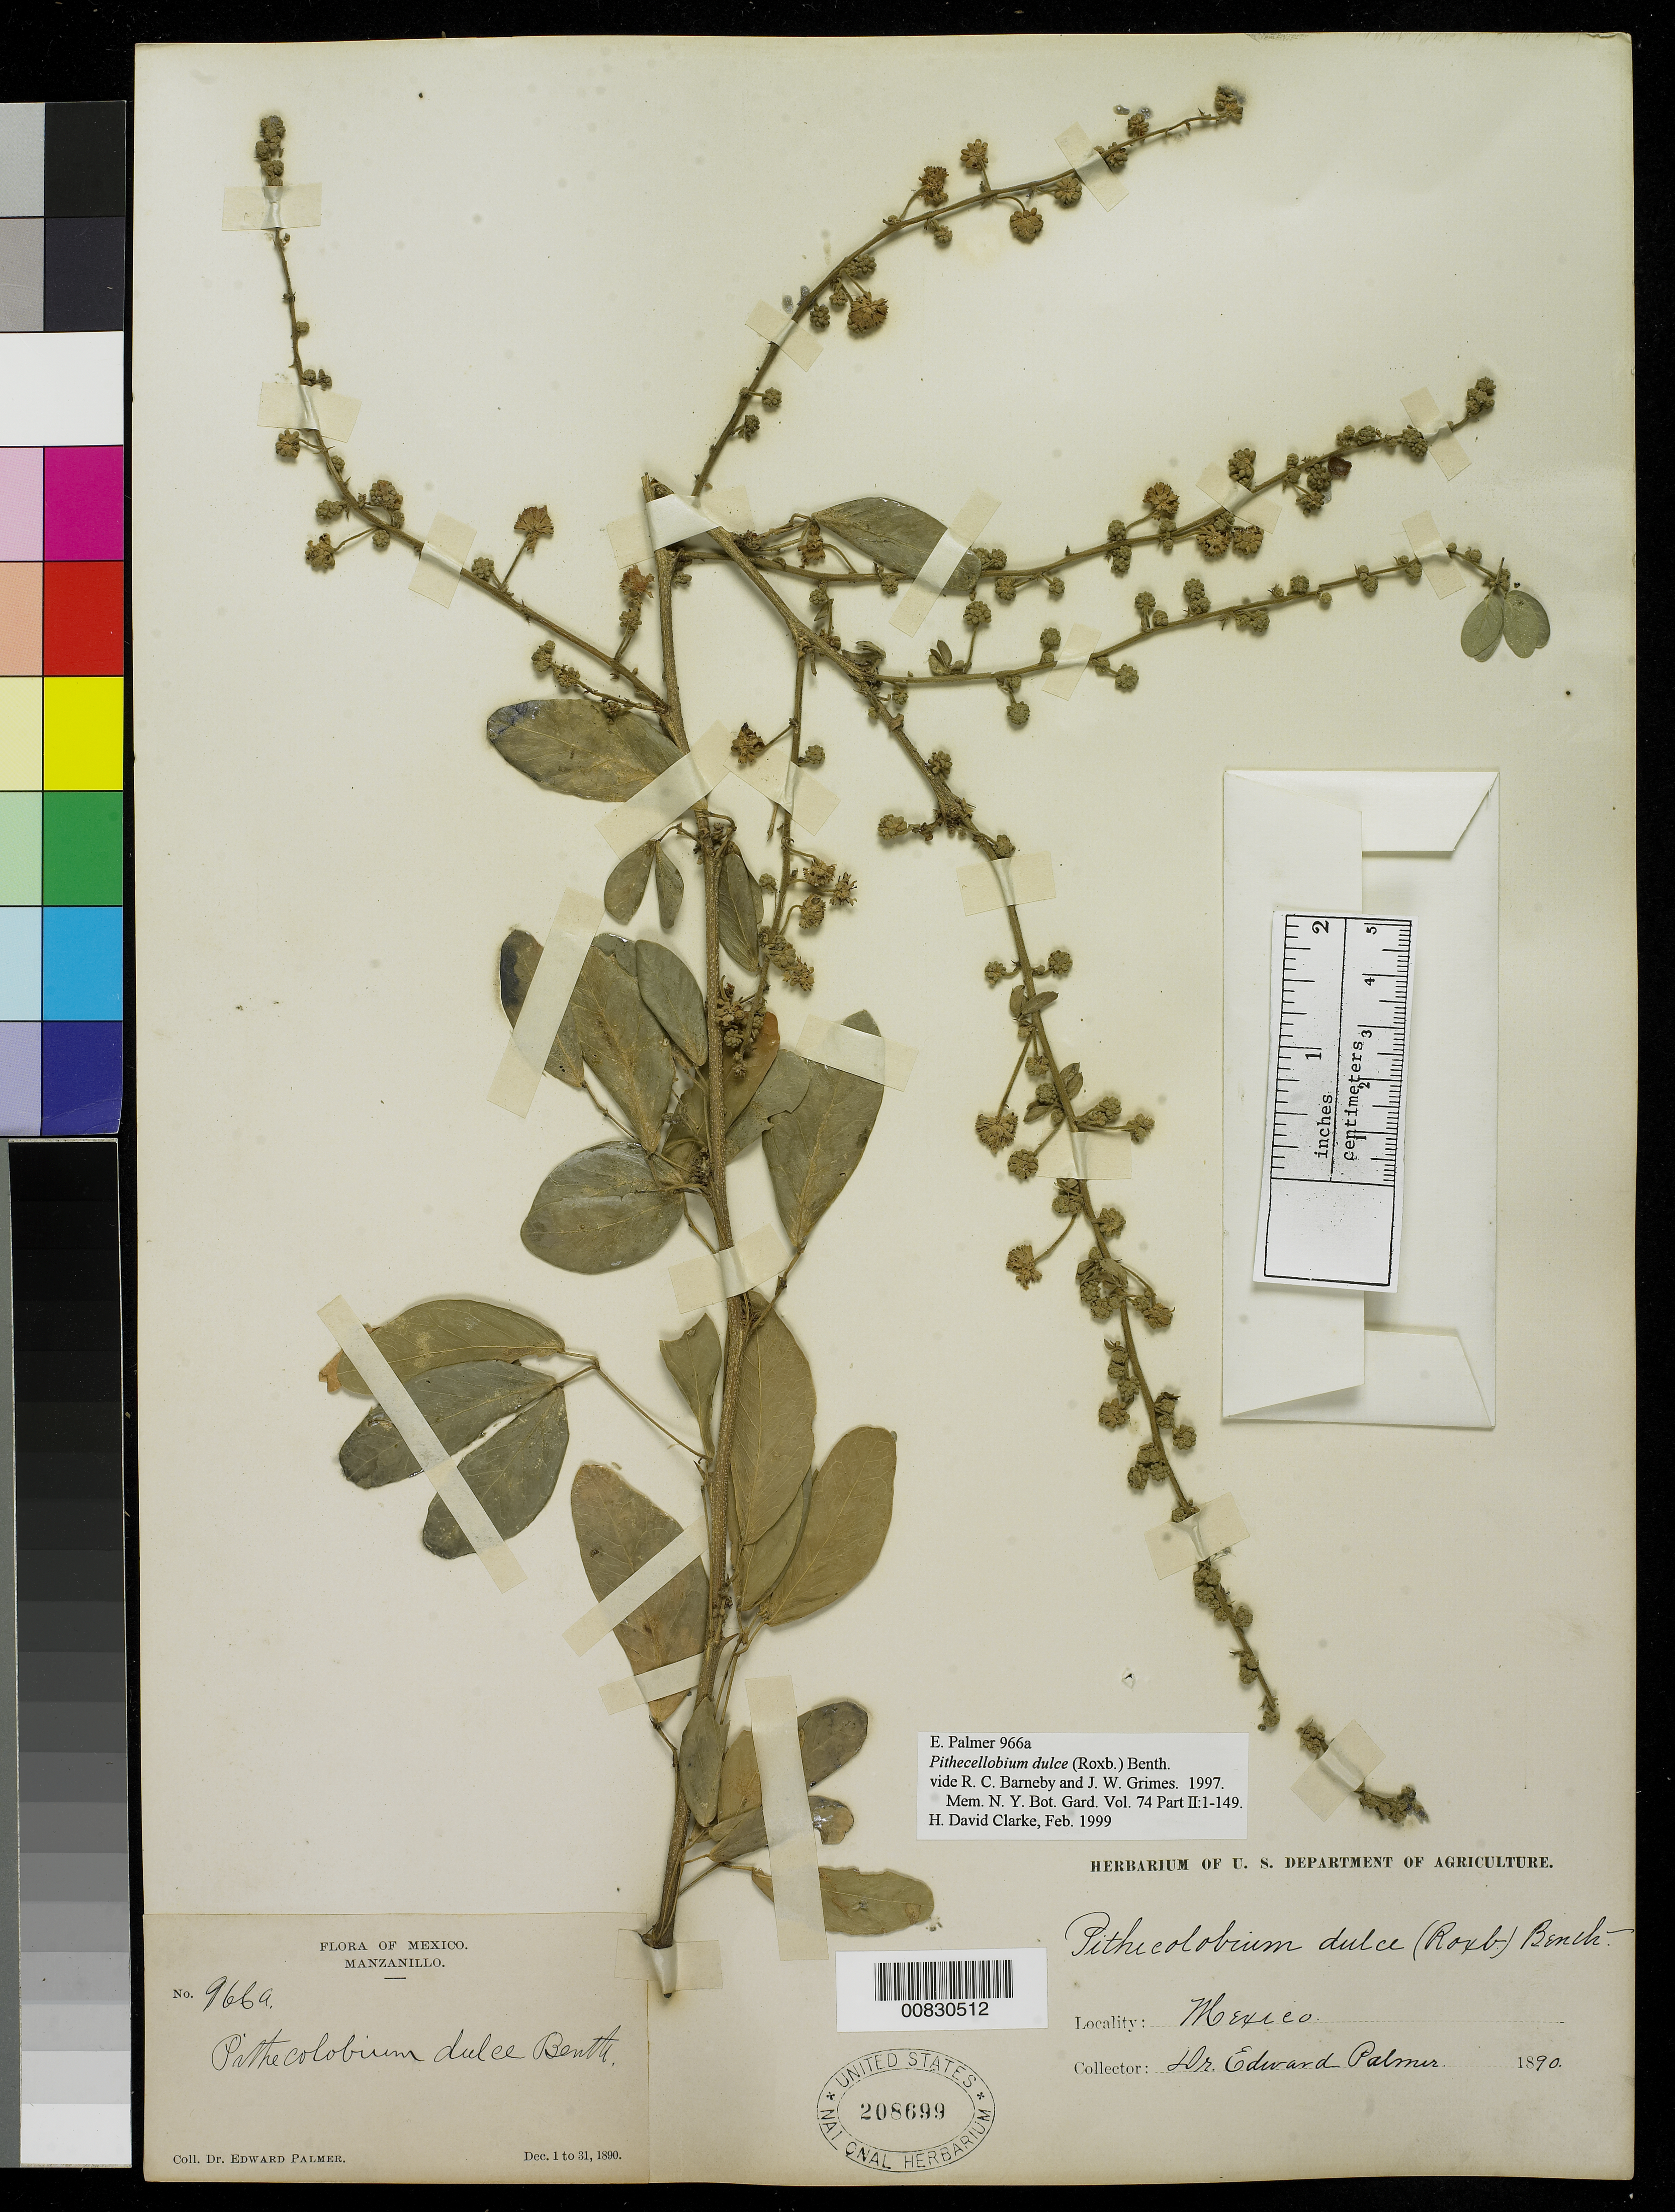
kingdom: Plantae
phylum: Tracheophyta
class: Magnoliopsida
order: Fabales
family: Fabaceae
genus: Pithecellobium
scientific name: Pithecellobium dulce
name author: (Roxb.) Benth.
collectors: E. Palmer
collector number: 966a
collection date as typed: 01 Dec 1890 to 31 Dec 1890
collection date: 1890-12-01/1890-12-31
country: Mexico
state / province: Colima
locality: Manzanillo, Colima.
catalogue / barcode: US 208699